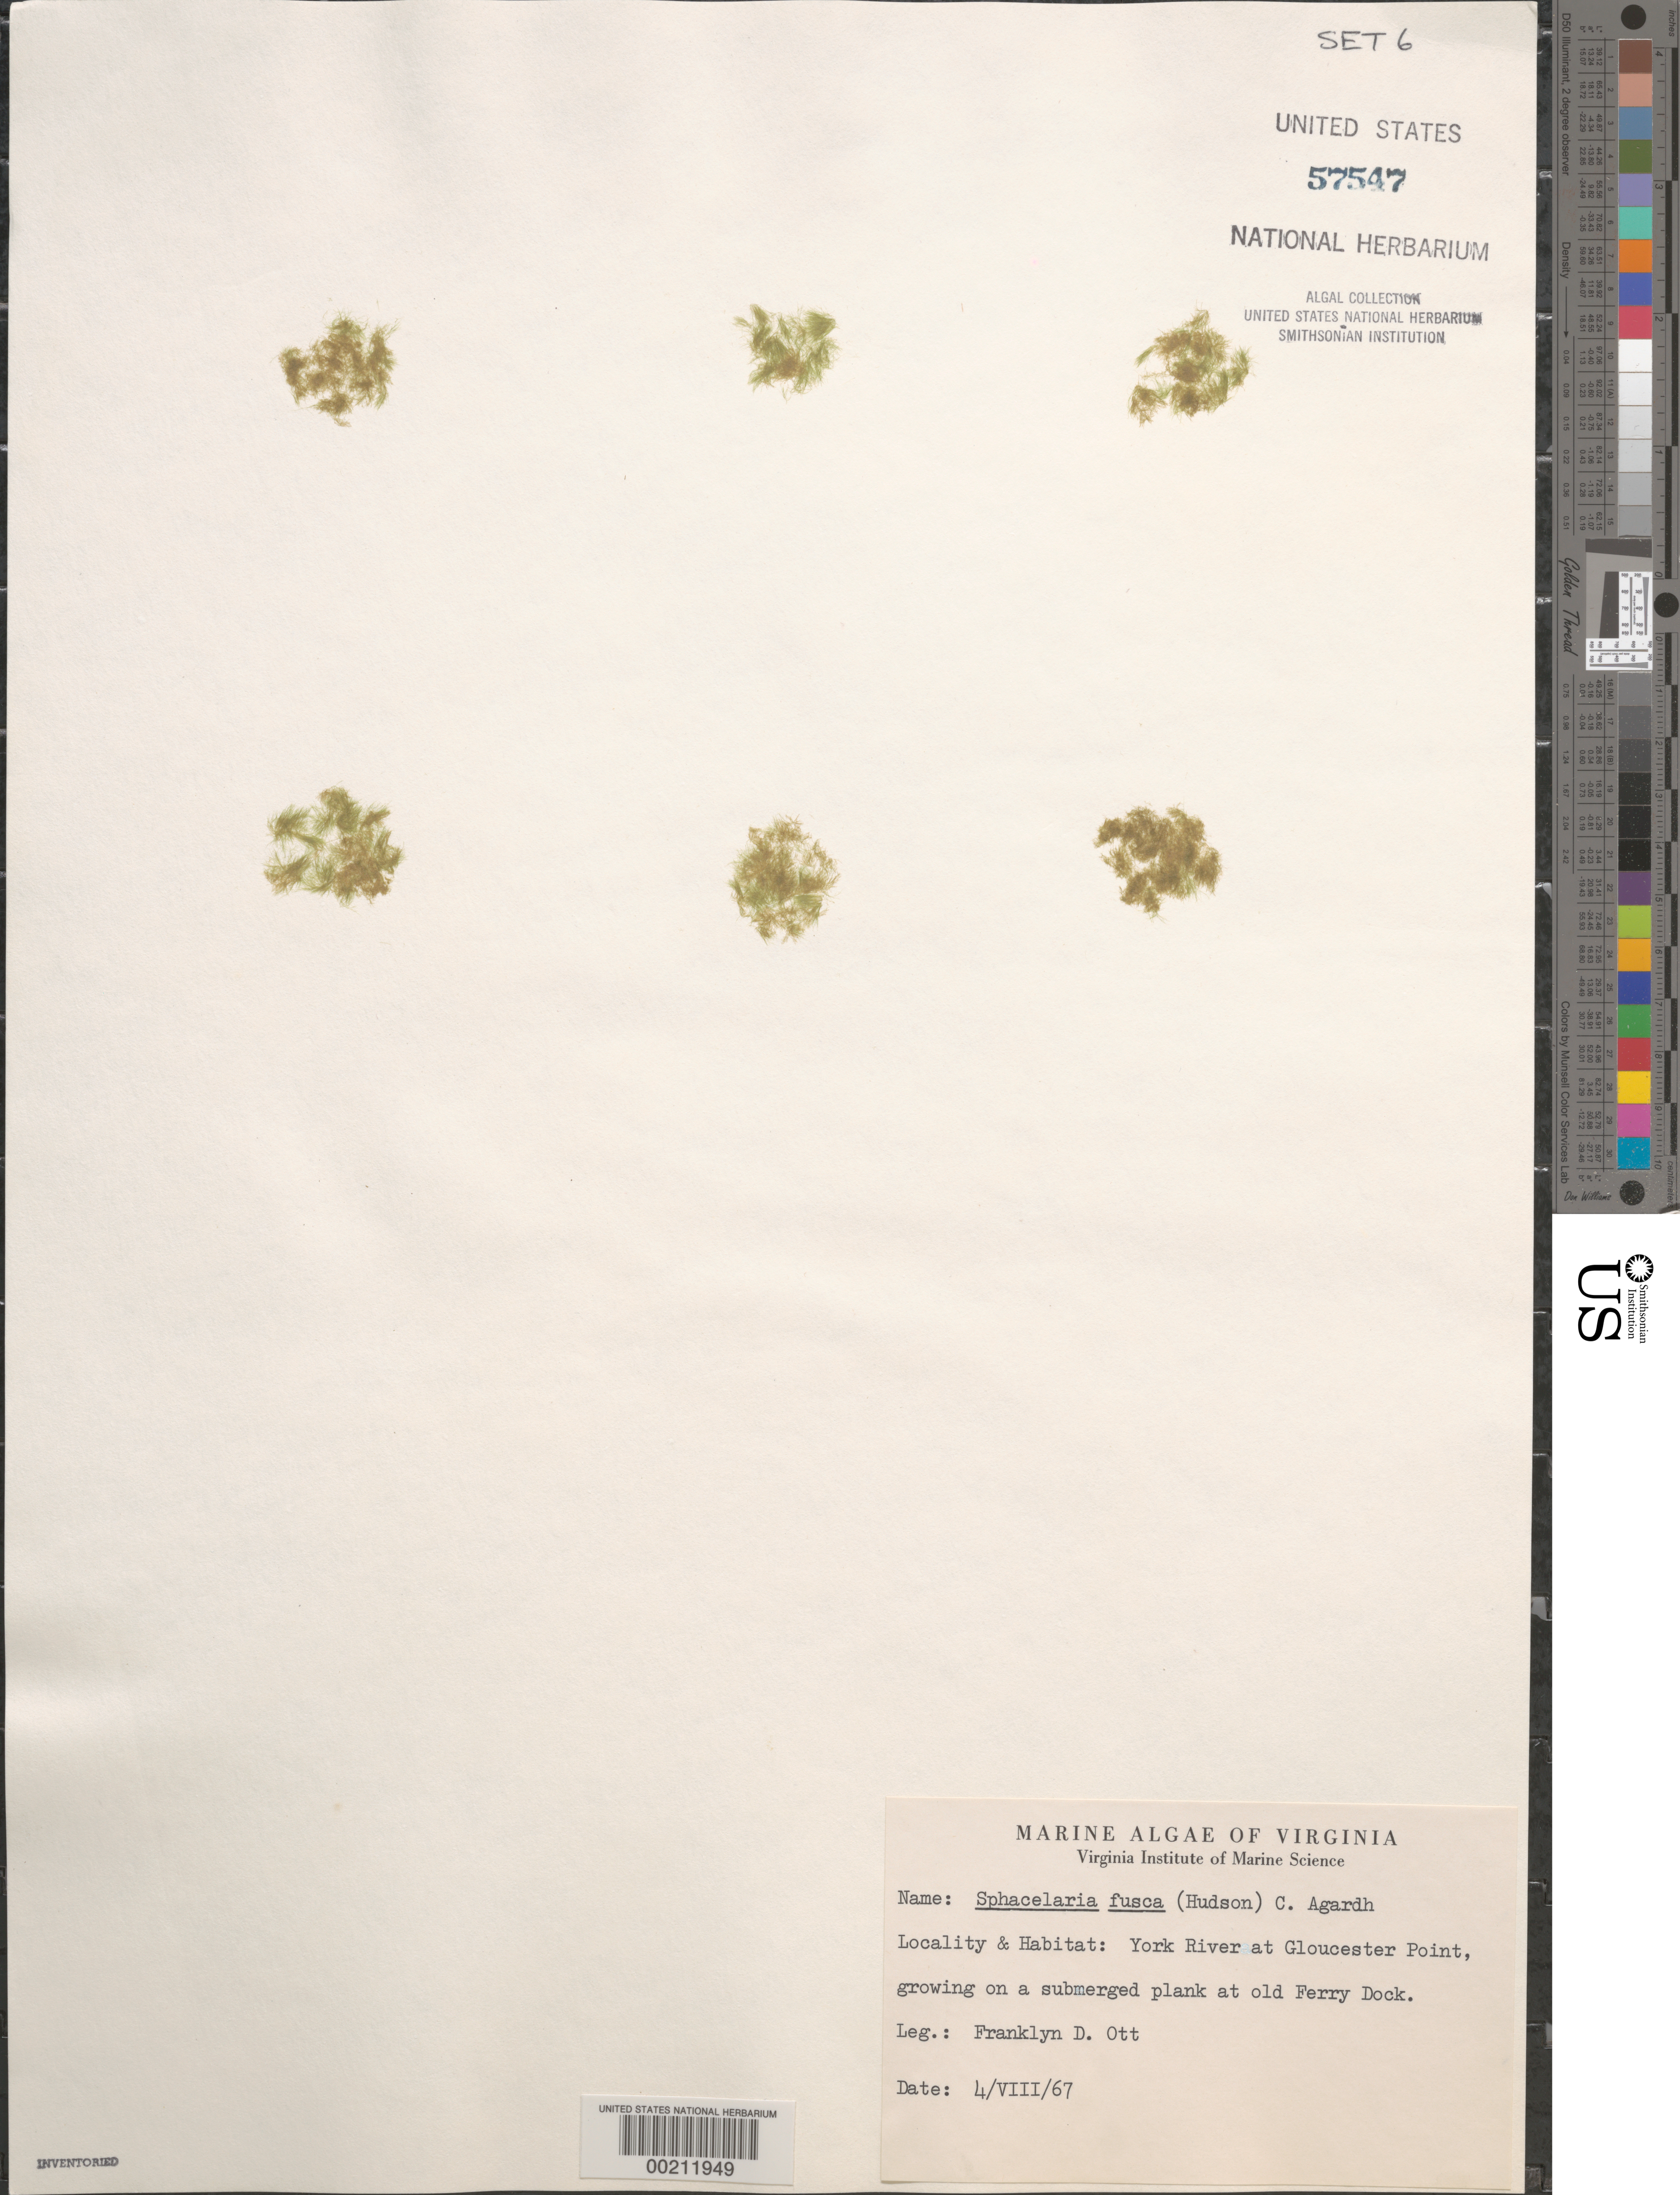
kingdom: Chromista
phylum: Ochrophyta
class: Phaeophyceae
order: Sphacelariales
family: Sphacelariaceae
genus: Sphacelaria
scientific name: Sphacelaria fusca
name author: (Huds.) S.F. Gray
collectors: F. Ott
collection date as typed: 04 Aug 1967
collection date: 1967-08-04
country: United States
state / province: Virginia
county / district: Gloucester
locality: Gloucester Point, York River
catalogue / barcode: US 57547